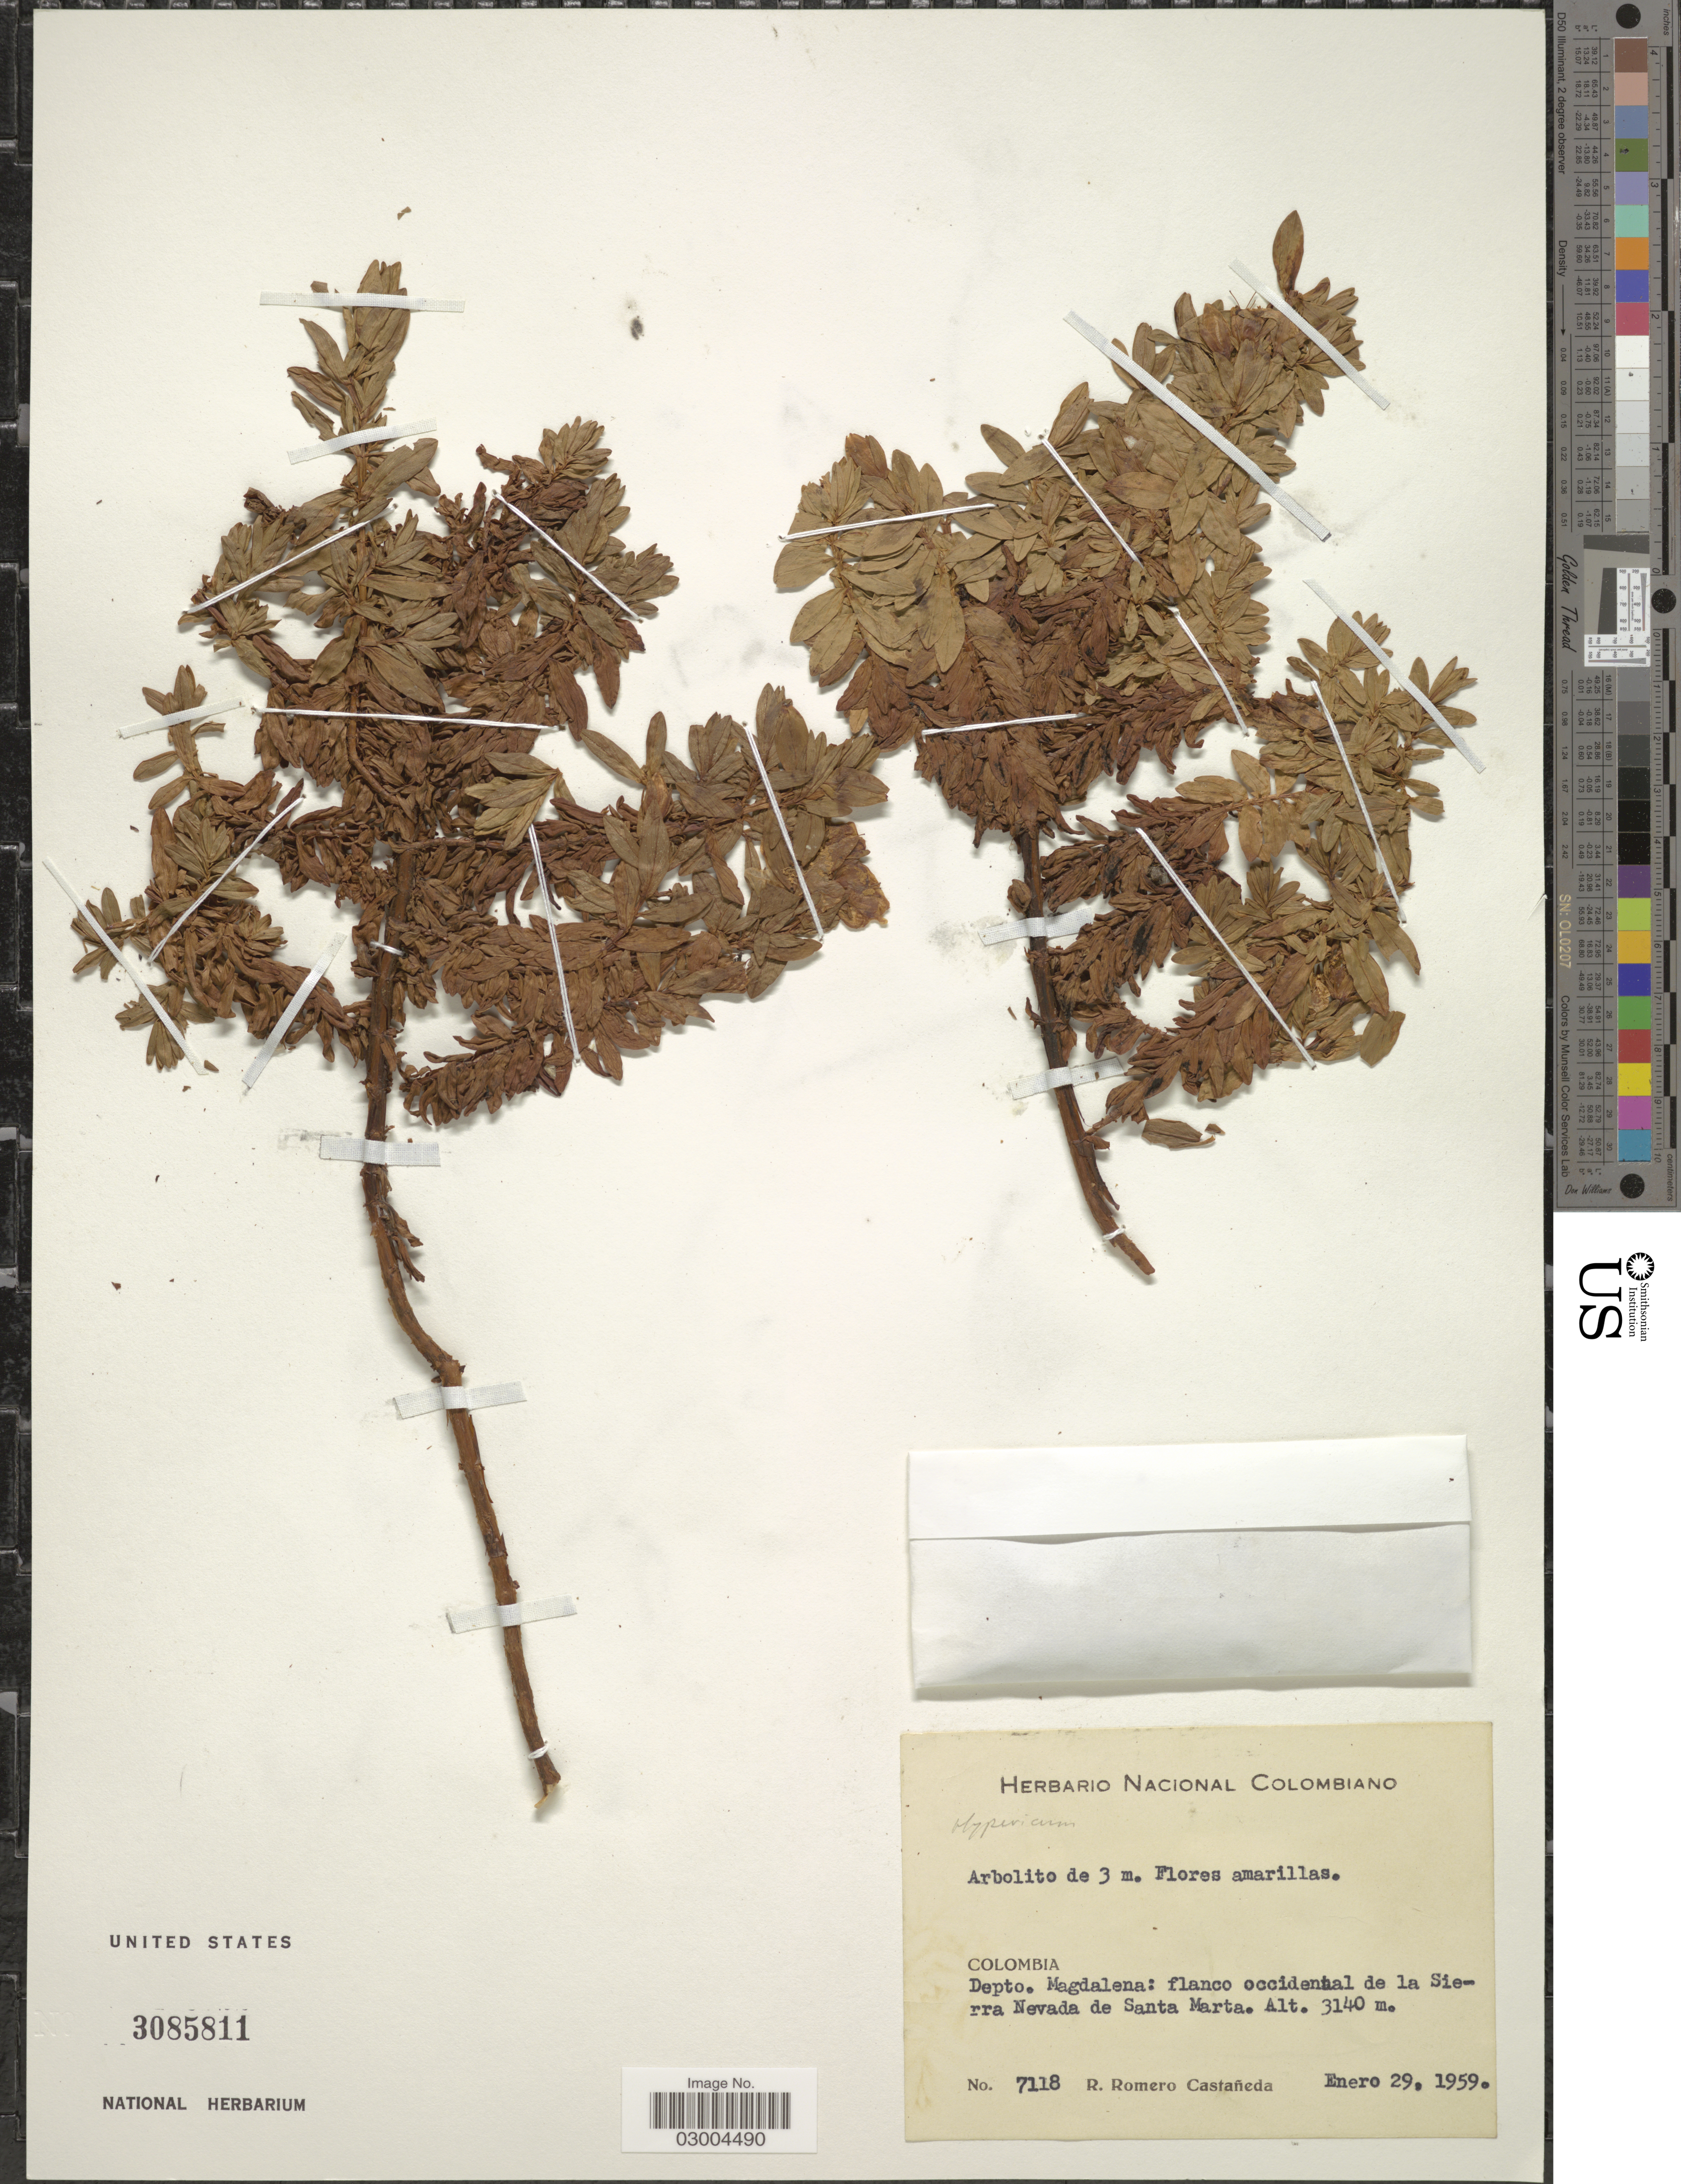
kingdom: Plantae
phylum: Tracheophyta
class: Magnoliopsida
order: Malpighiales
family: Hypericaceae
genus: Hypericum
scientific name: Hypericum sp.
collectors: R. Romero Castañeda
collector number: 7118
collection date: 1959-01-29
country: Colombia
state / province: Magdalena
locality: Depto. Magdalena: flanco occidental de la Sierra Nevada de Santa Marta.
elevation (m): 3140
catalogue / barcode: US 3085811